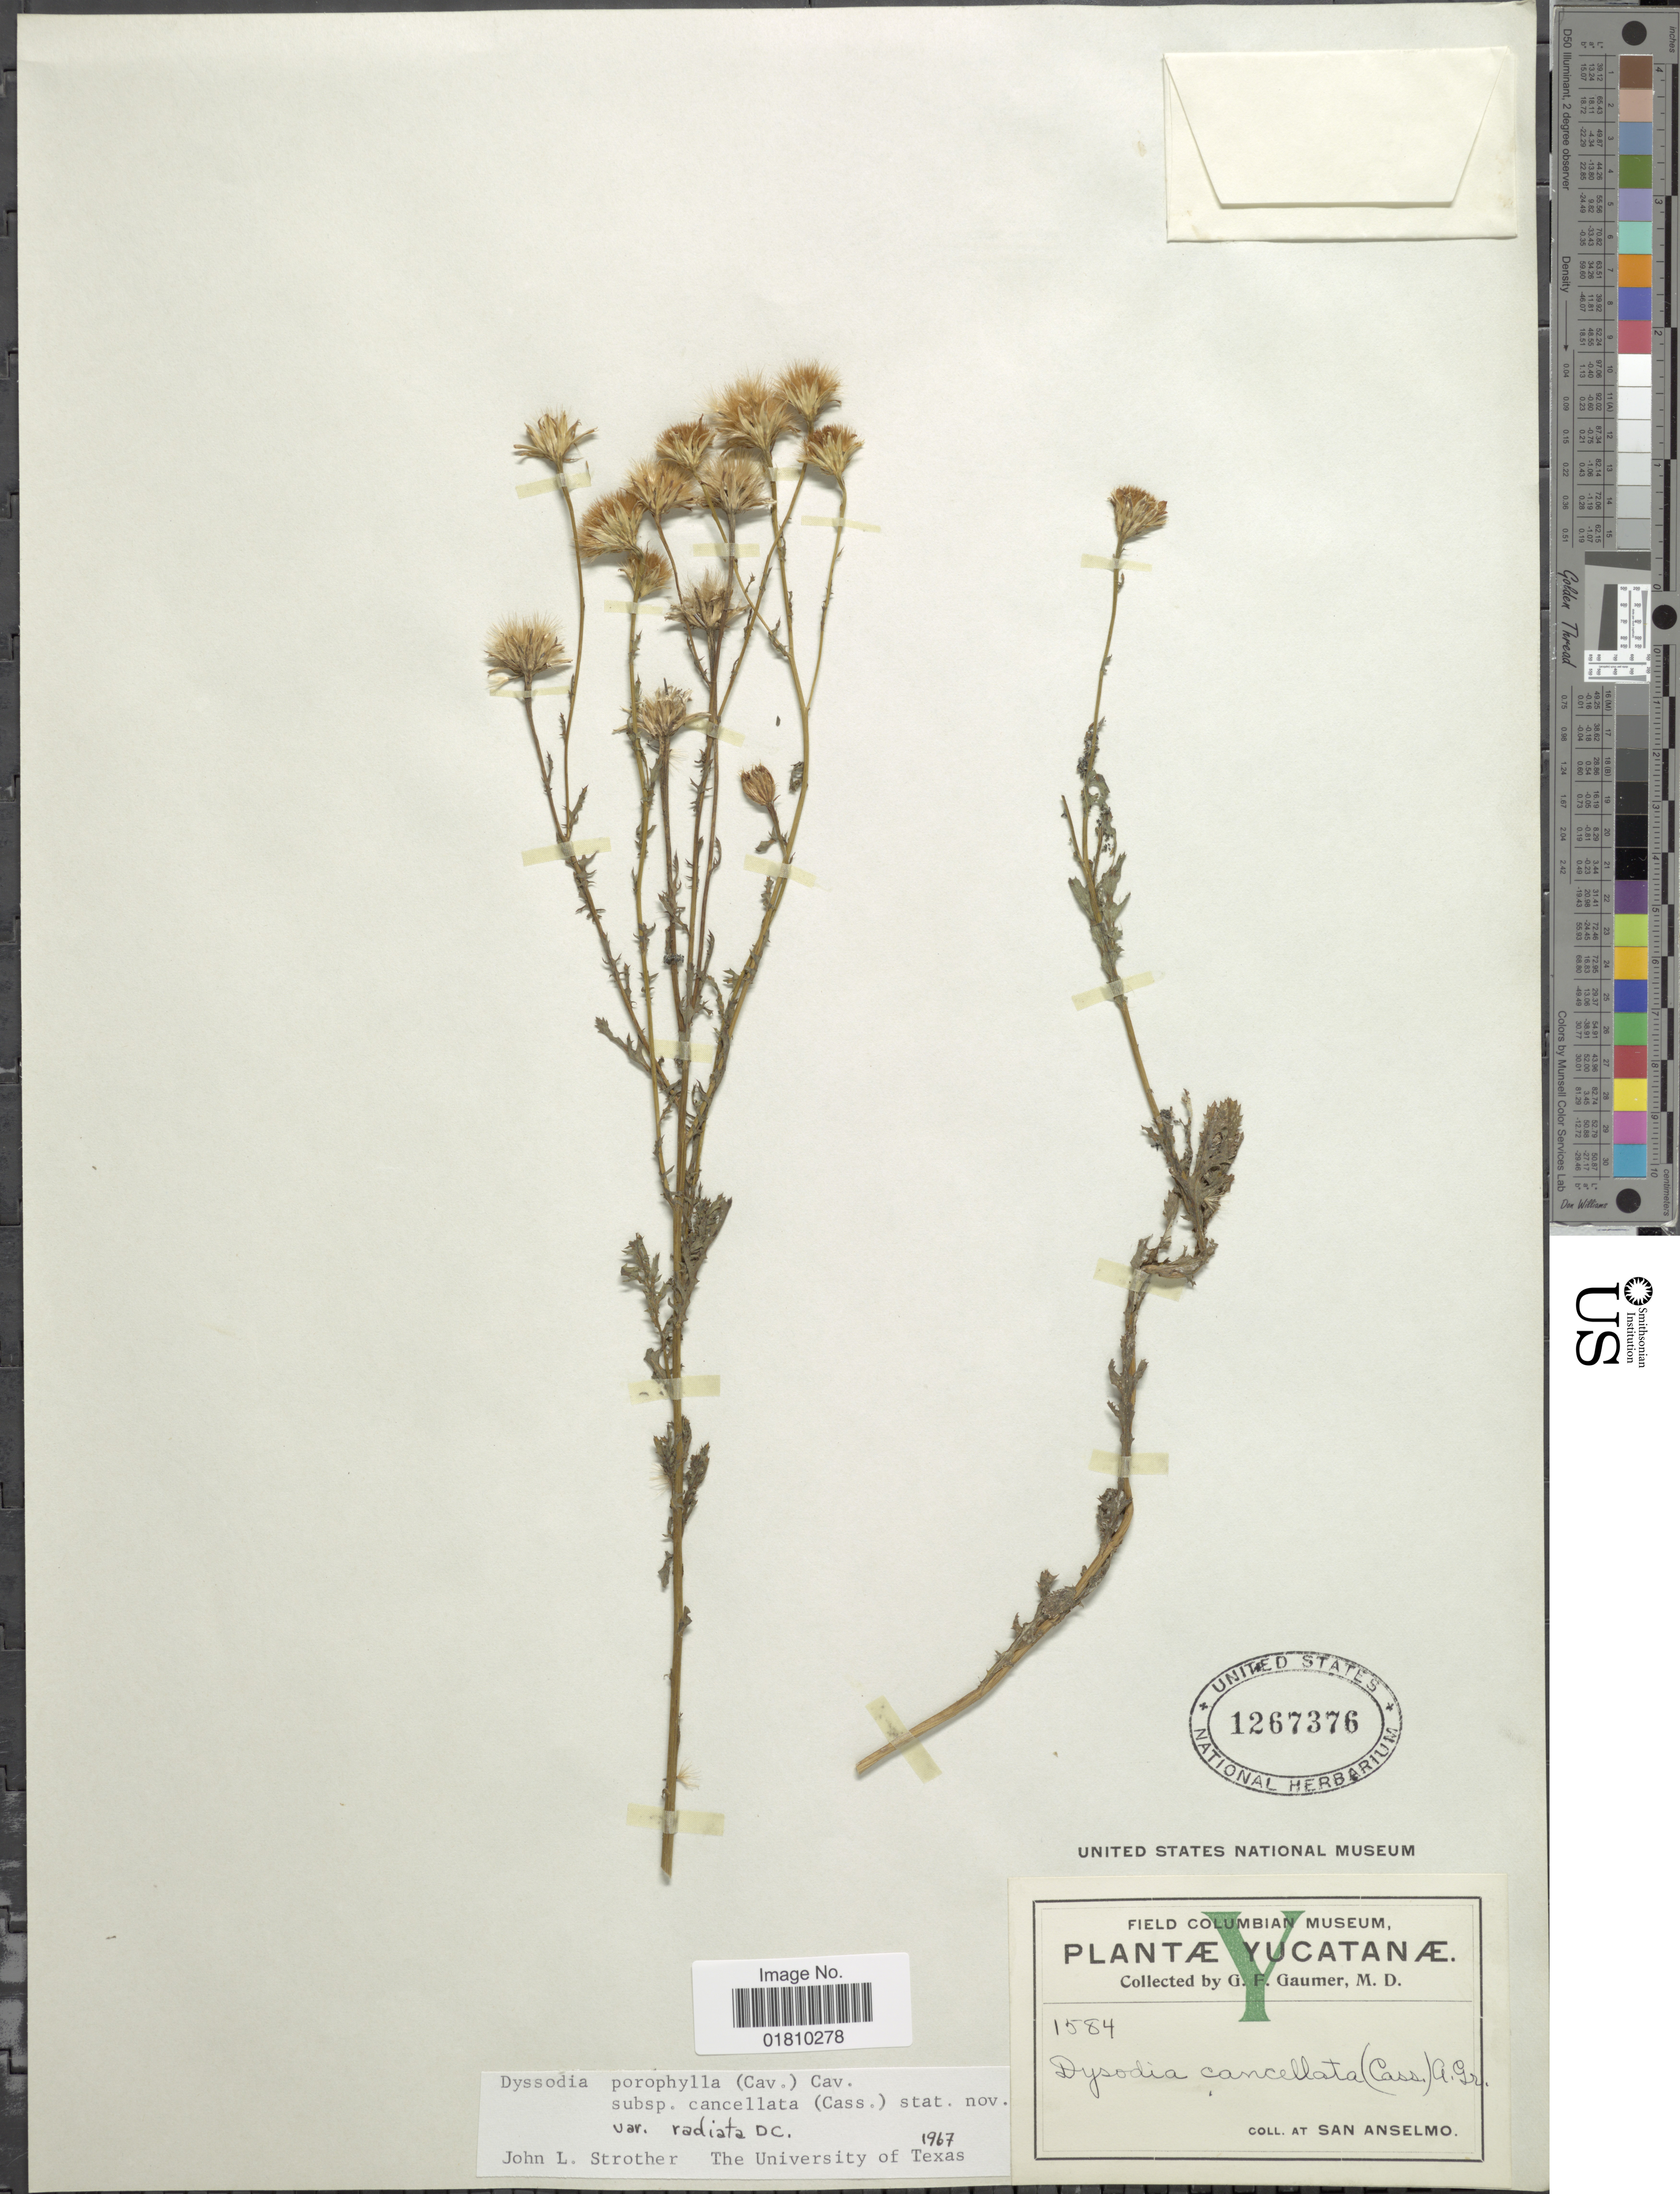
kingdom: Plantae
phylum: Tracheophyta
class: Magnoliopsida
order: Asterales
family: Asteraceae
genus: Adenophyllum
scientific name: Adenophyllum porophyllum var. radiatum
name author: (DC.) Strother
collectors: G. F. Gaumer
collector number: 1584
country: Mexico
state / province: Yucatán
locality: San Anselmo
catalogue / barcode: US 1267376